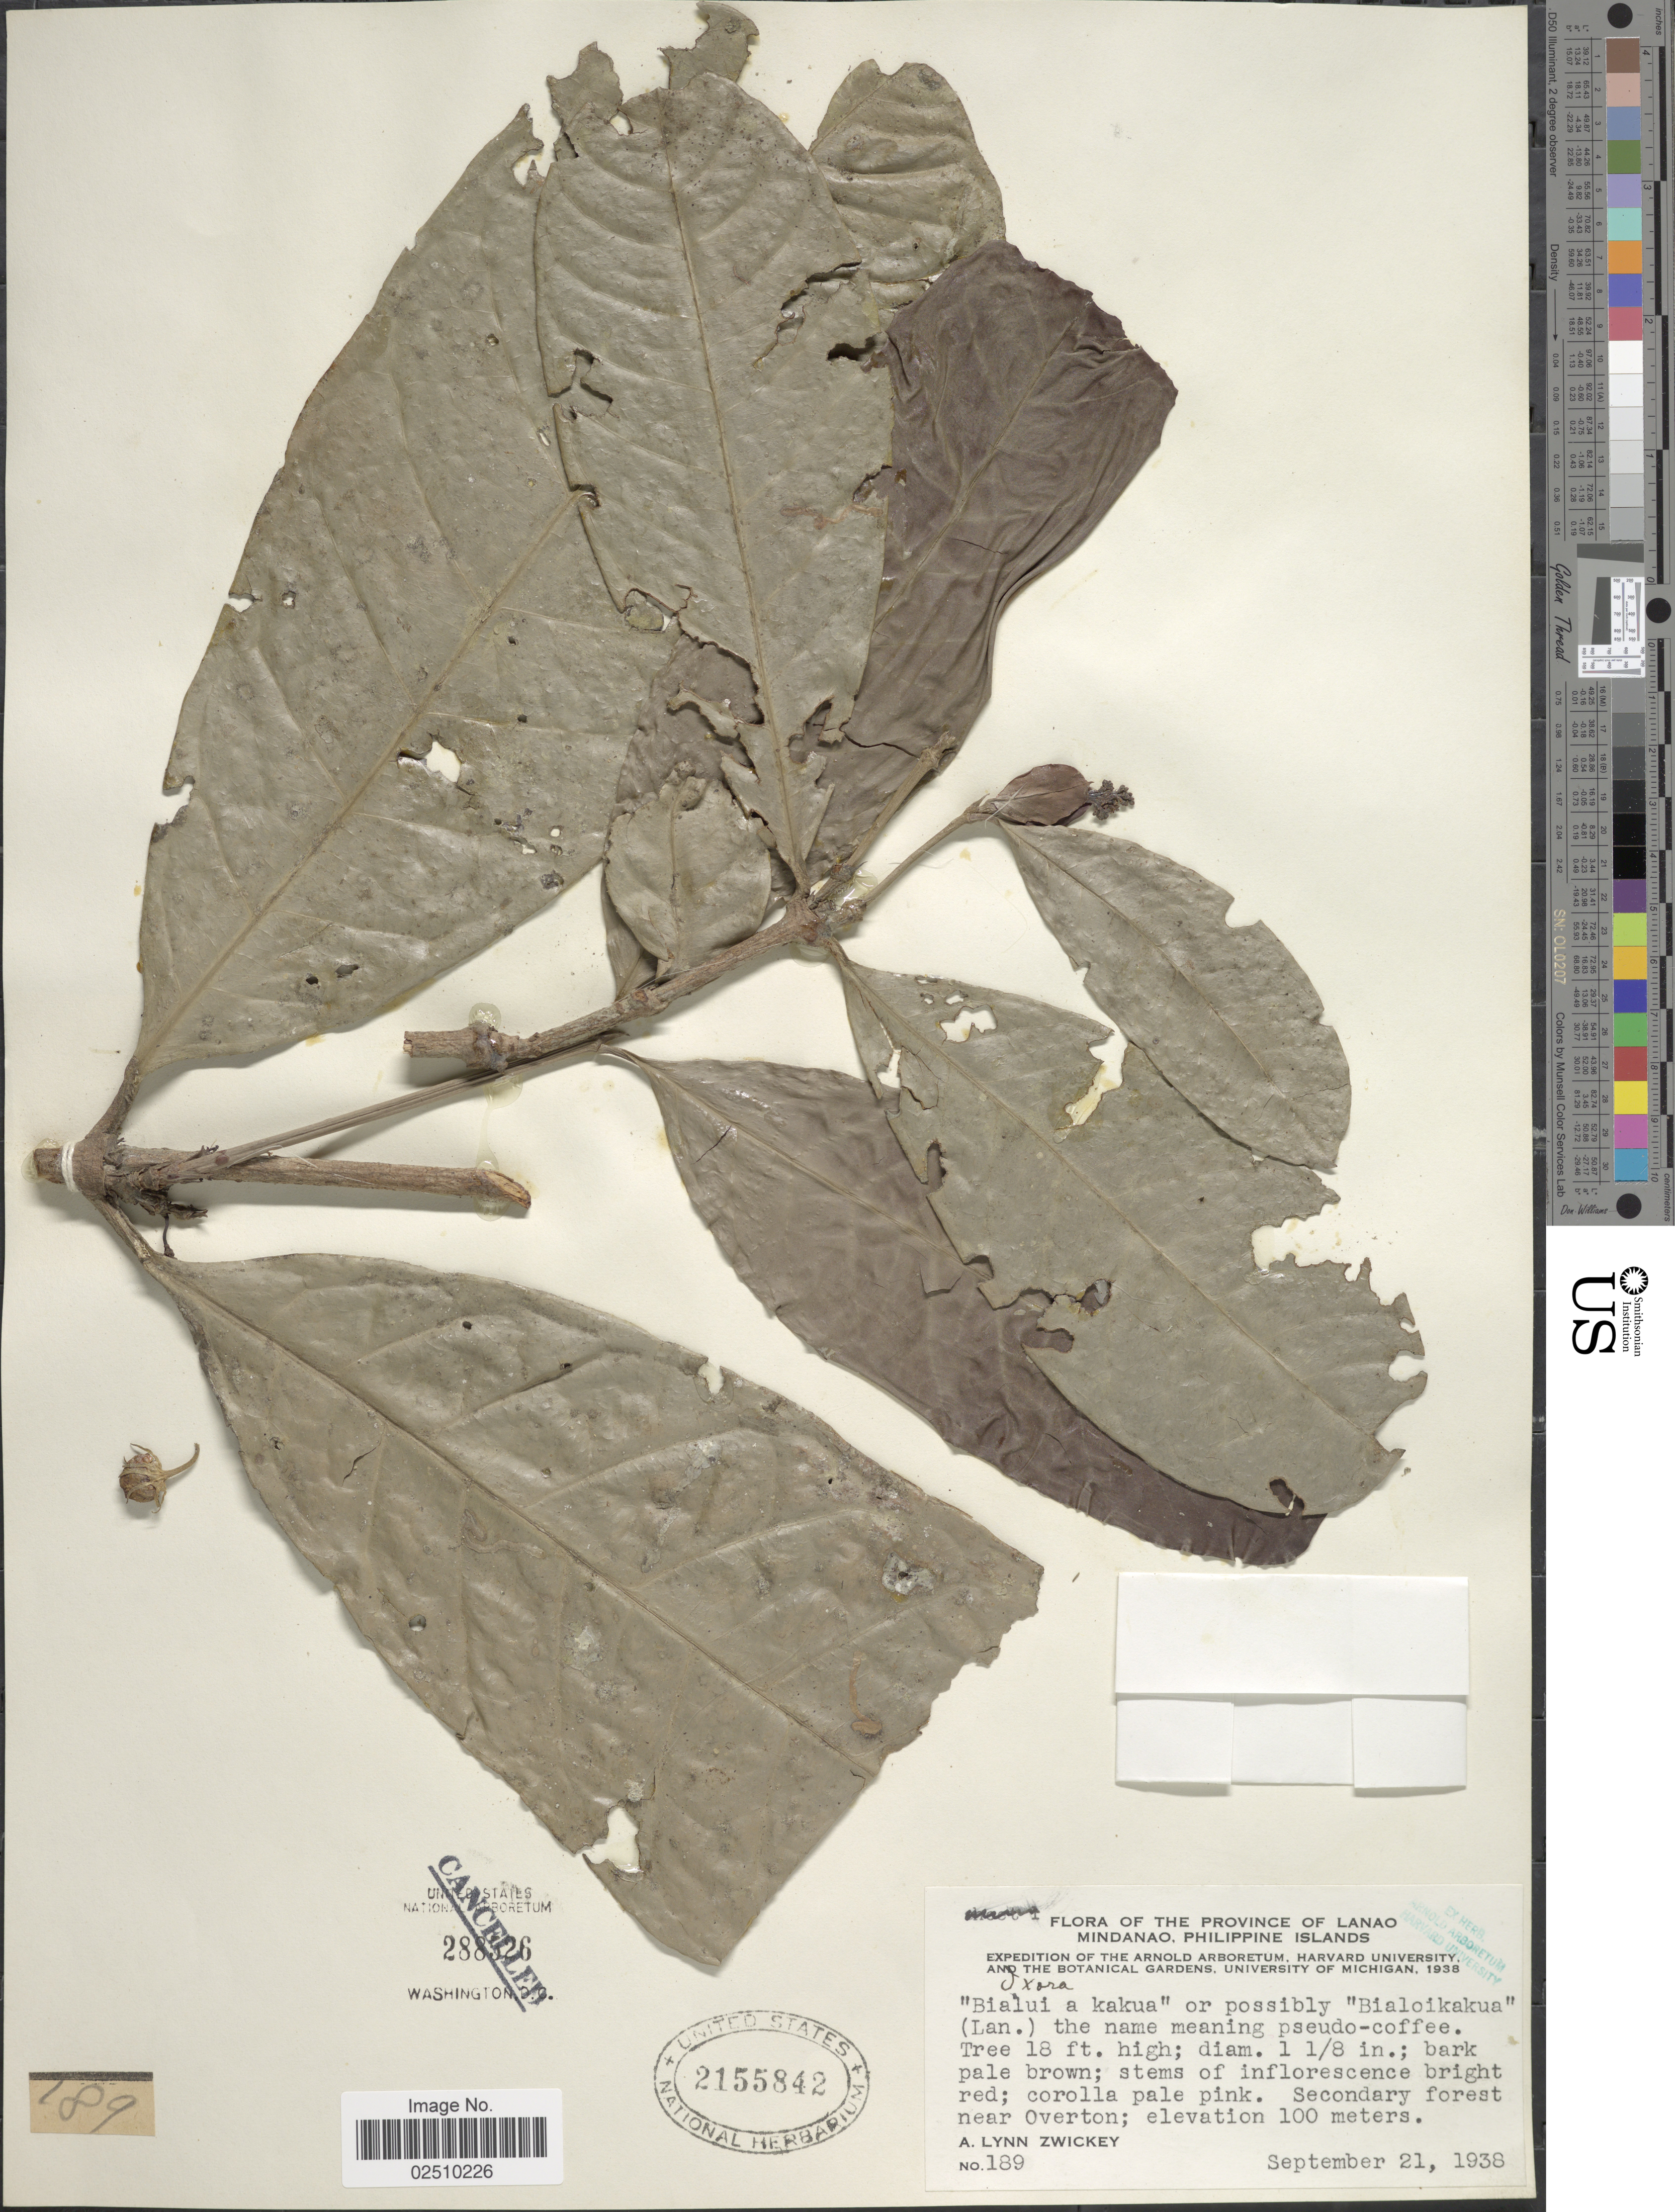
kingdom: Plantae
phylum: Tracheophyta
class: Magnoliopsida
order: Gentianales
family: Rubiaceae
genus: Ixora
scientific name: Ixora sp.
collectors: A. Zwickey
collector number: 189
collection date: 1938-09-21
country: Philippines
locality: Province of Lanao, Mindanao, Philippine Islands. Secondary forest near Overton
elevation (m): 100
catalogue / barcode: US 2155842